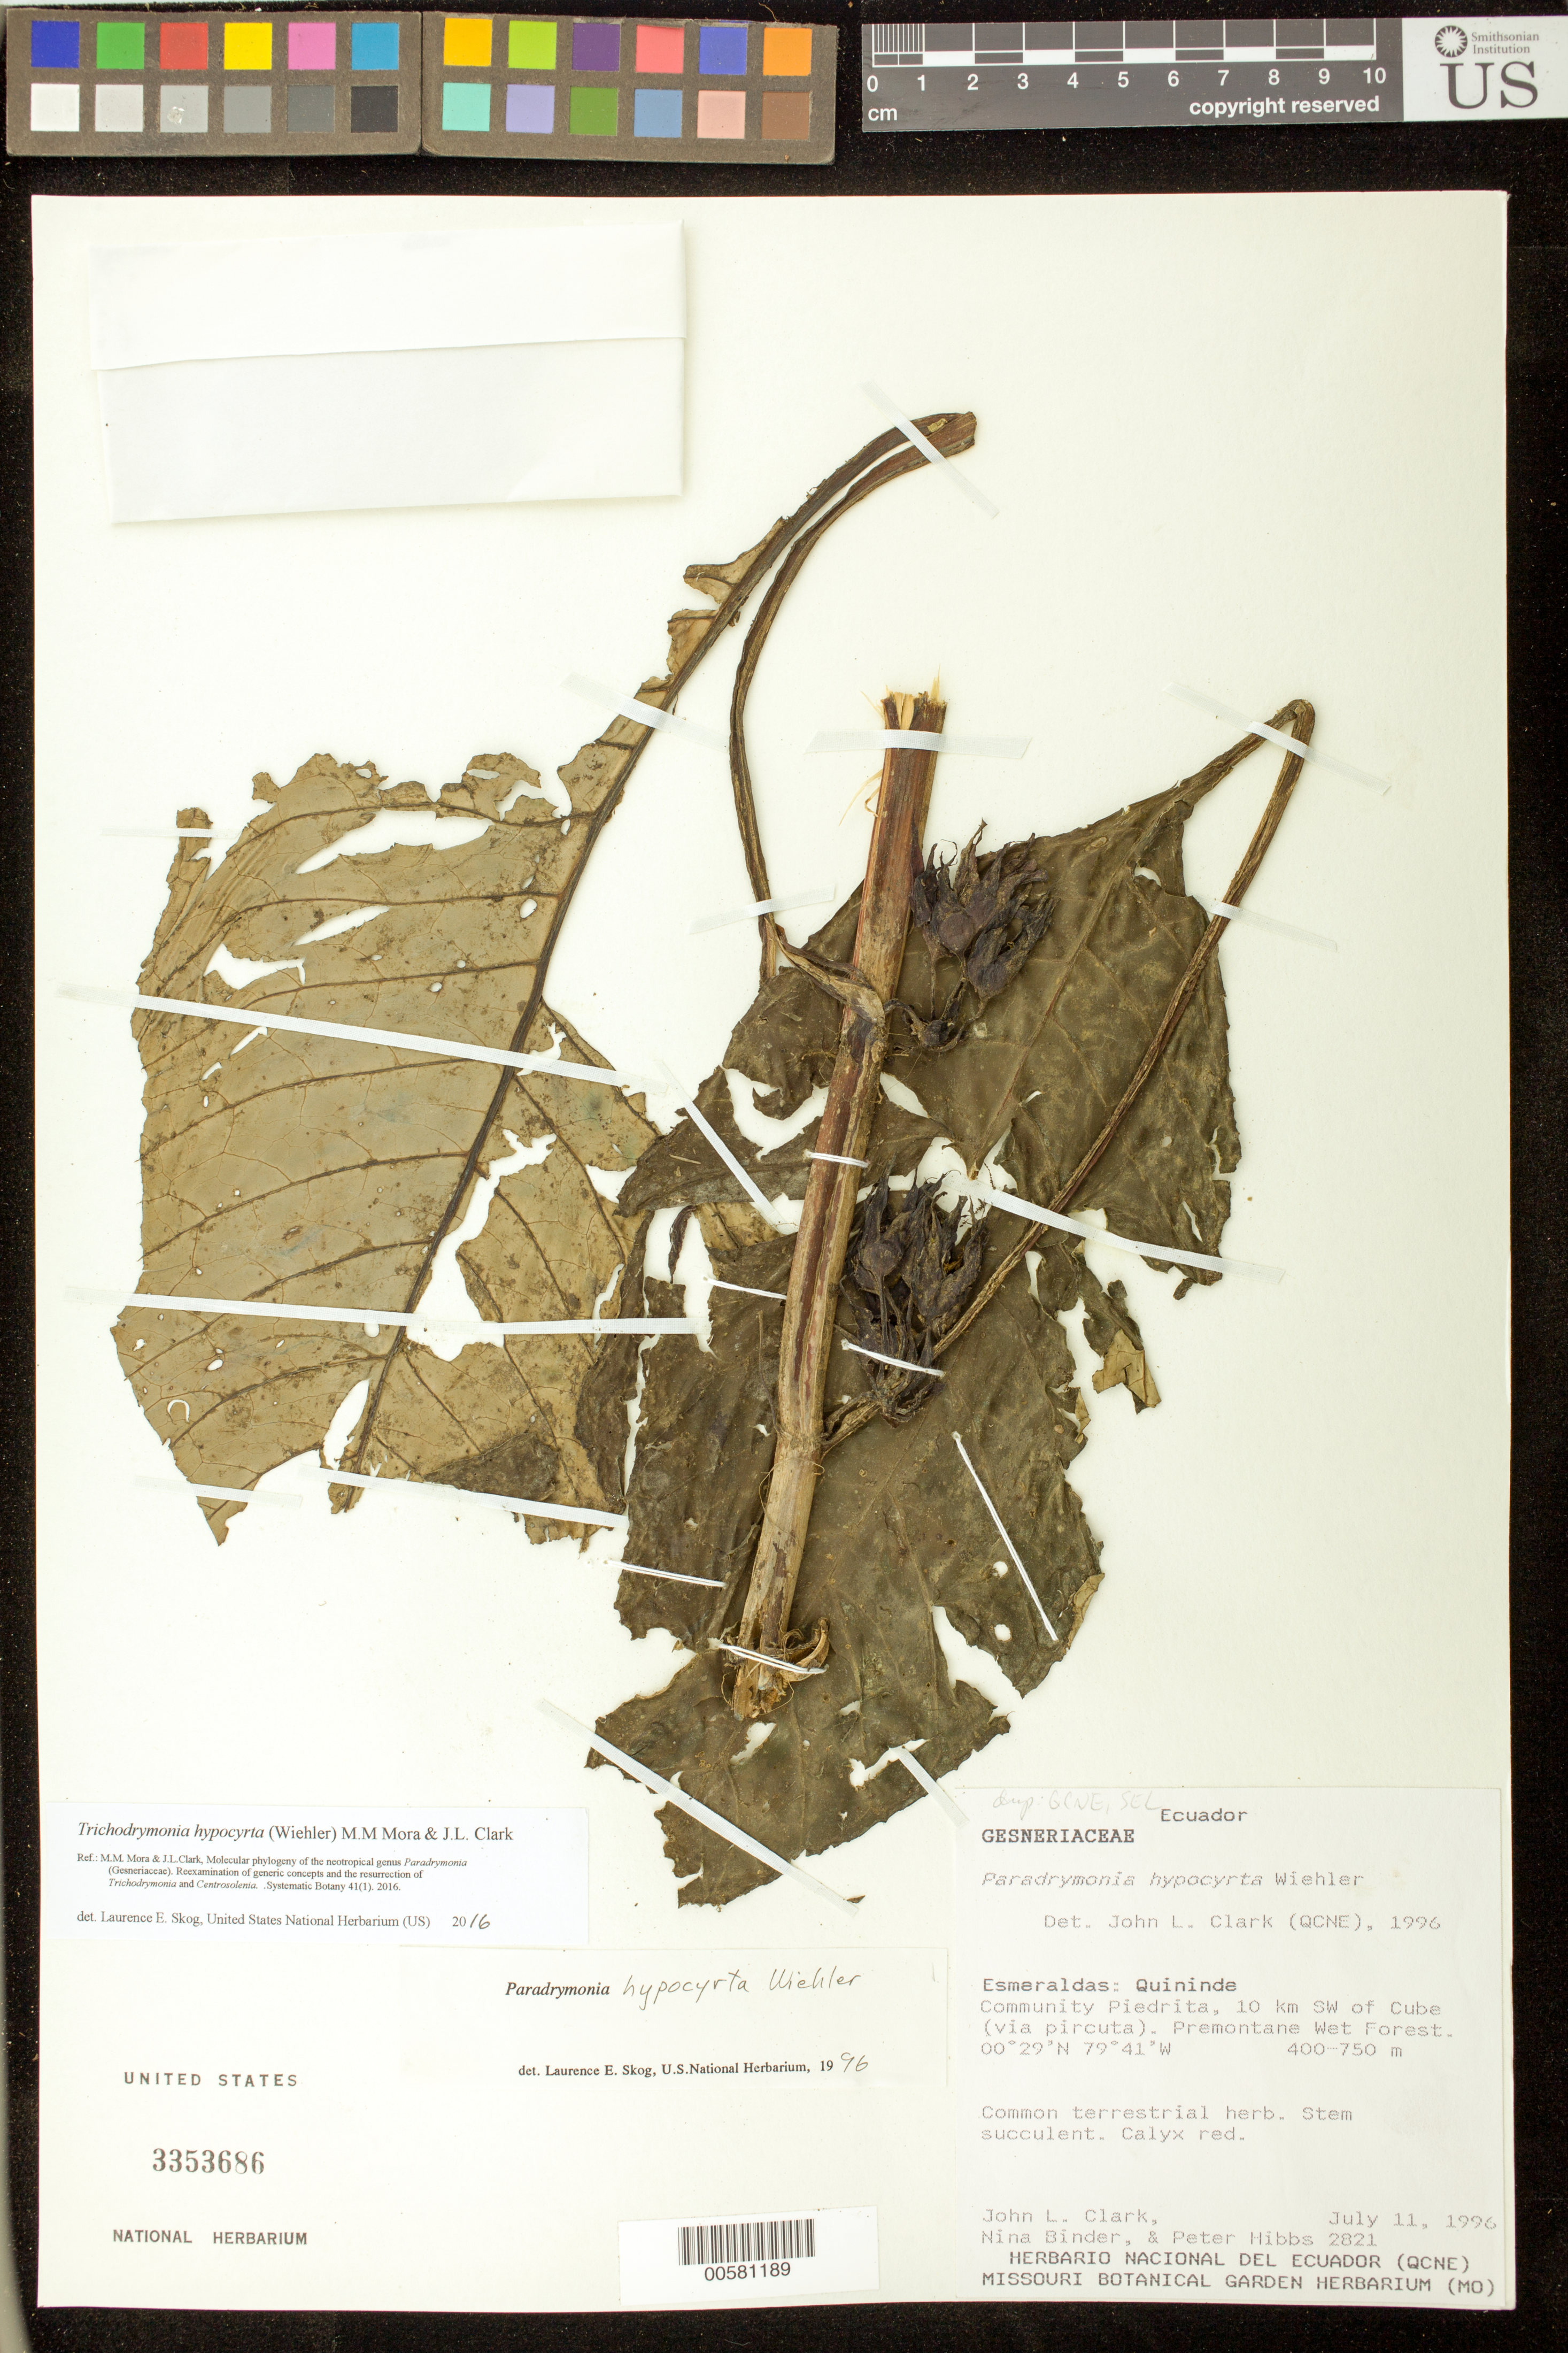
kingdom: Plantae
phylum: Tracheophyta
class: Magnoliopsida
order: Lamiales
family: Gesneriaceae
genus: Trichodrymonia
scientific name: Trichodrymonia hypocyrta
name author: (Wiehler) M.M. Mora & J.L. Clark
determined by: Skog, Laurence E.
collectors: J. L. Clark, N. Binder & P. Hibbs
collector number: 2821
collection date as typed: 11 Jul 1996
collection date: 1996-07-11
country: Ecuador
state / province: Esmeraldas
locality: Quininde, community Piedrita, 10 km SW of Cube (via pircuta)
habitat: Premontane wet forest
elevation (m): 400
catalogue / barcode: US 3353686